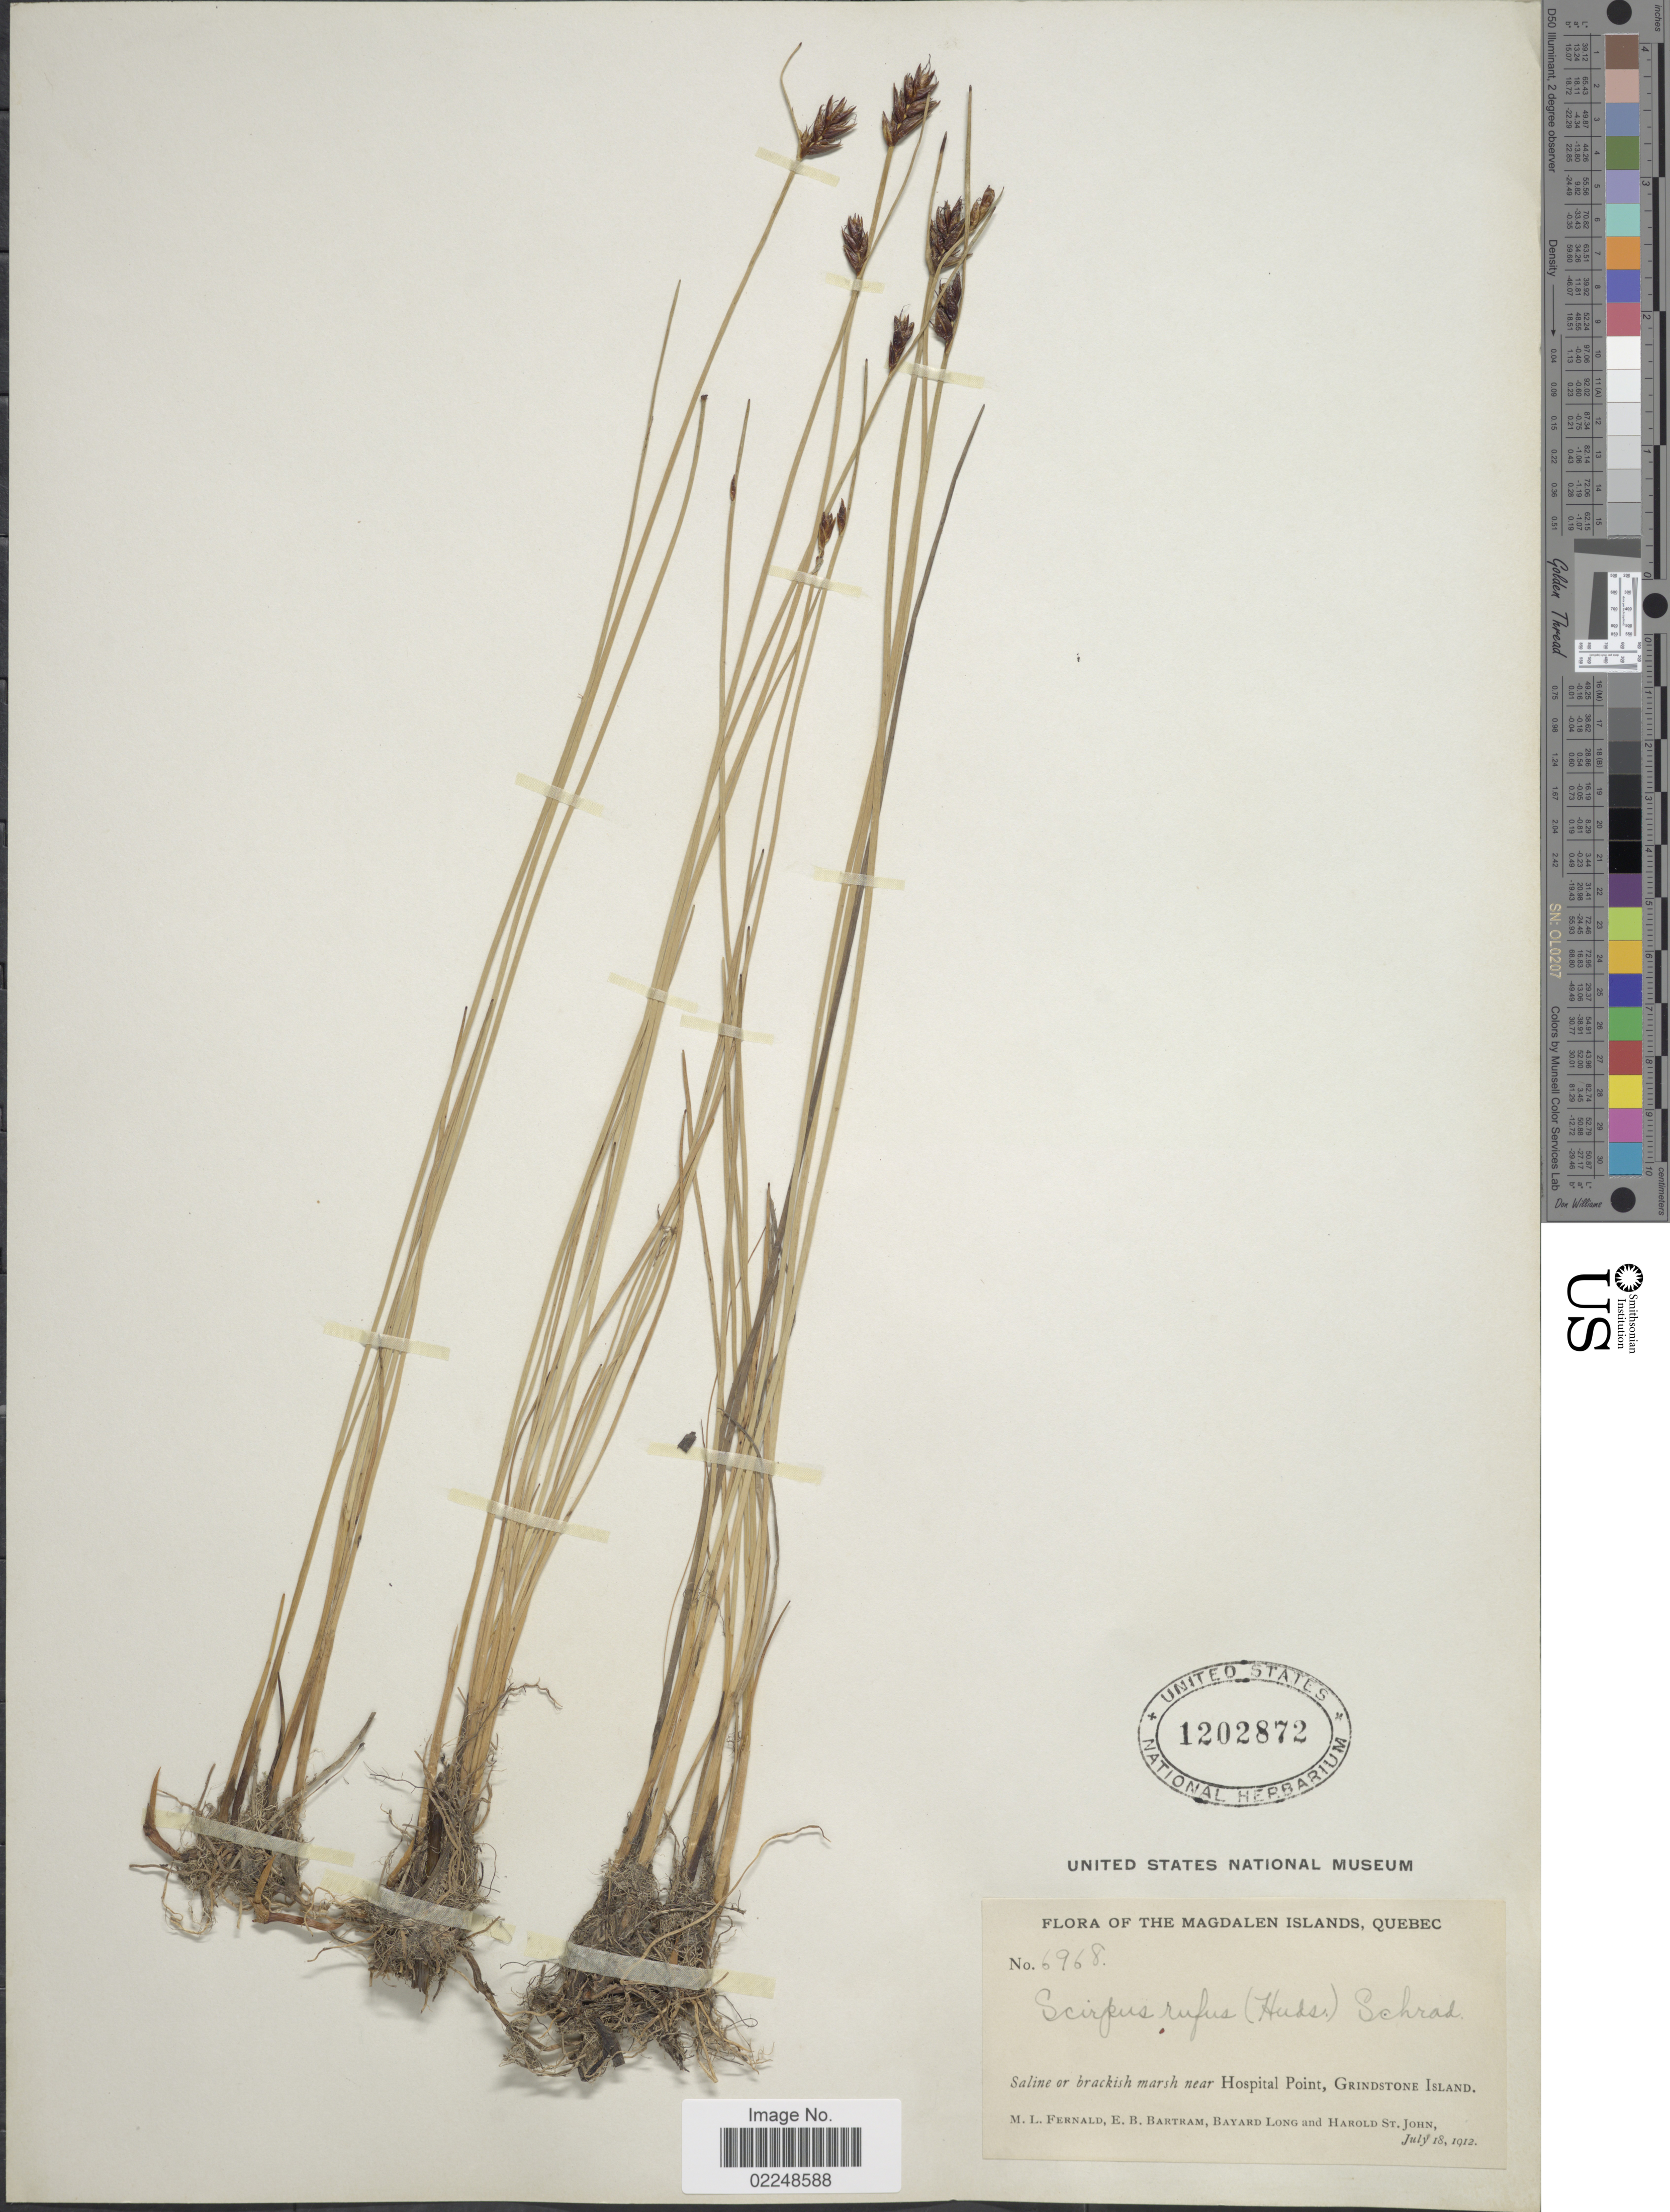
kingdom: Plantae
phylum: Tracheophyta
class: Liliopsida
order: Poales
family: Cyperaceae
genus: Blysmopsis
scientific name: Blysmopsis rufa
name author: (Huds.) Oteng-Yeb.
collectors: M. L. Fernald, E. B. Bartram, B. Long & H. St. John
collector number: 6968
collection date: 1912-07-18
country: Canada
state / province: Quebec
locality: Magdalen Islands, Saline or brackish marsh near Hospital Point, Grindstone Island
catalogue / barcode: US 1202872